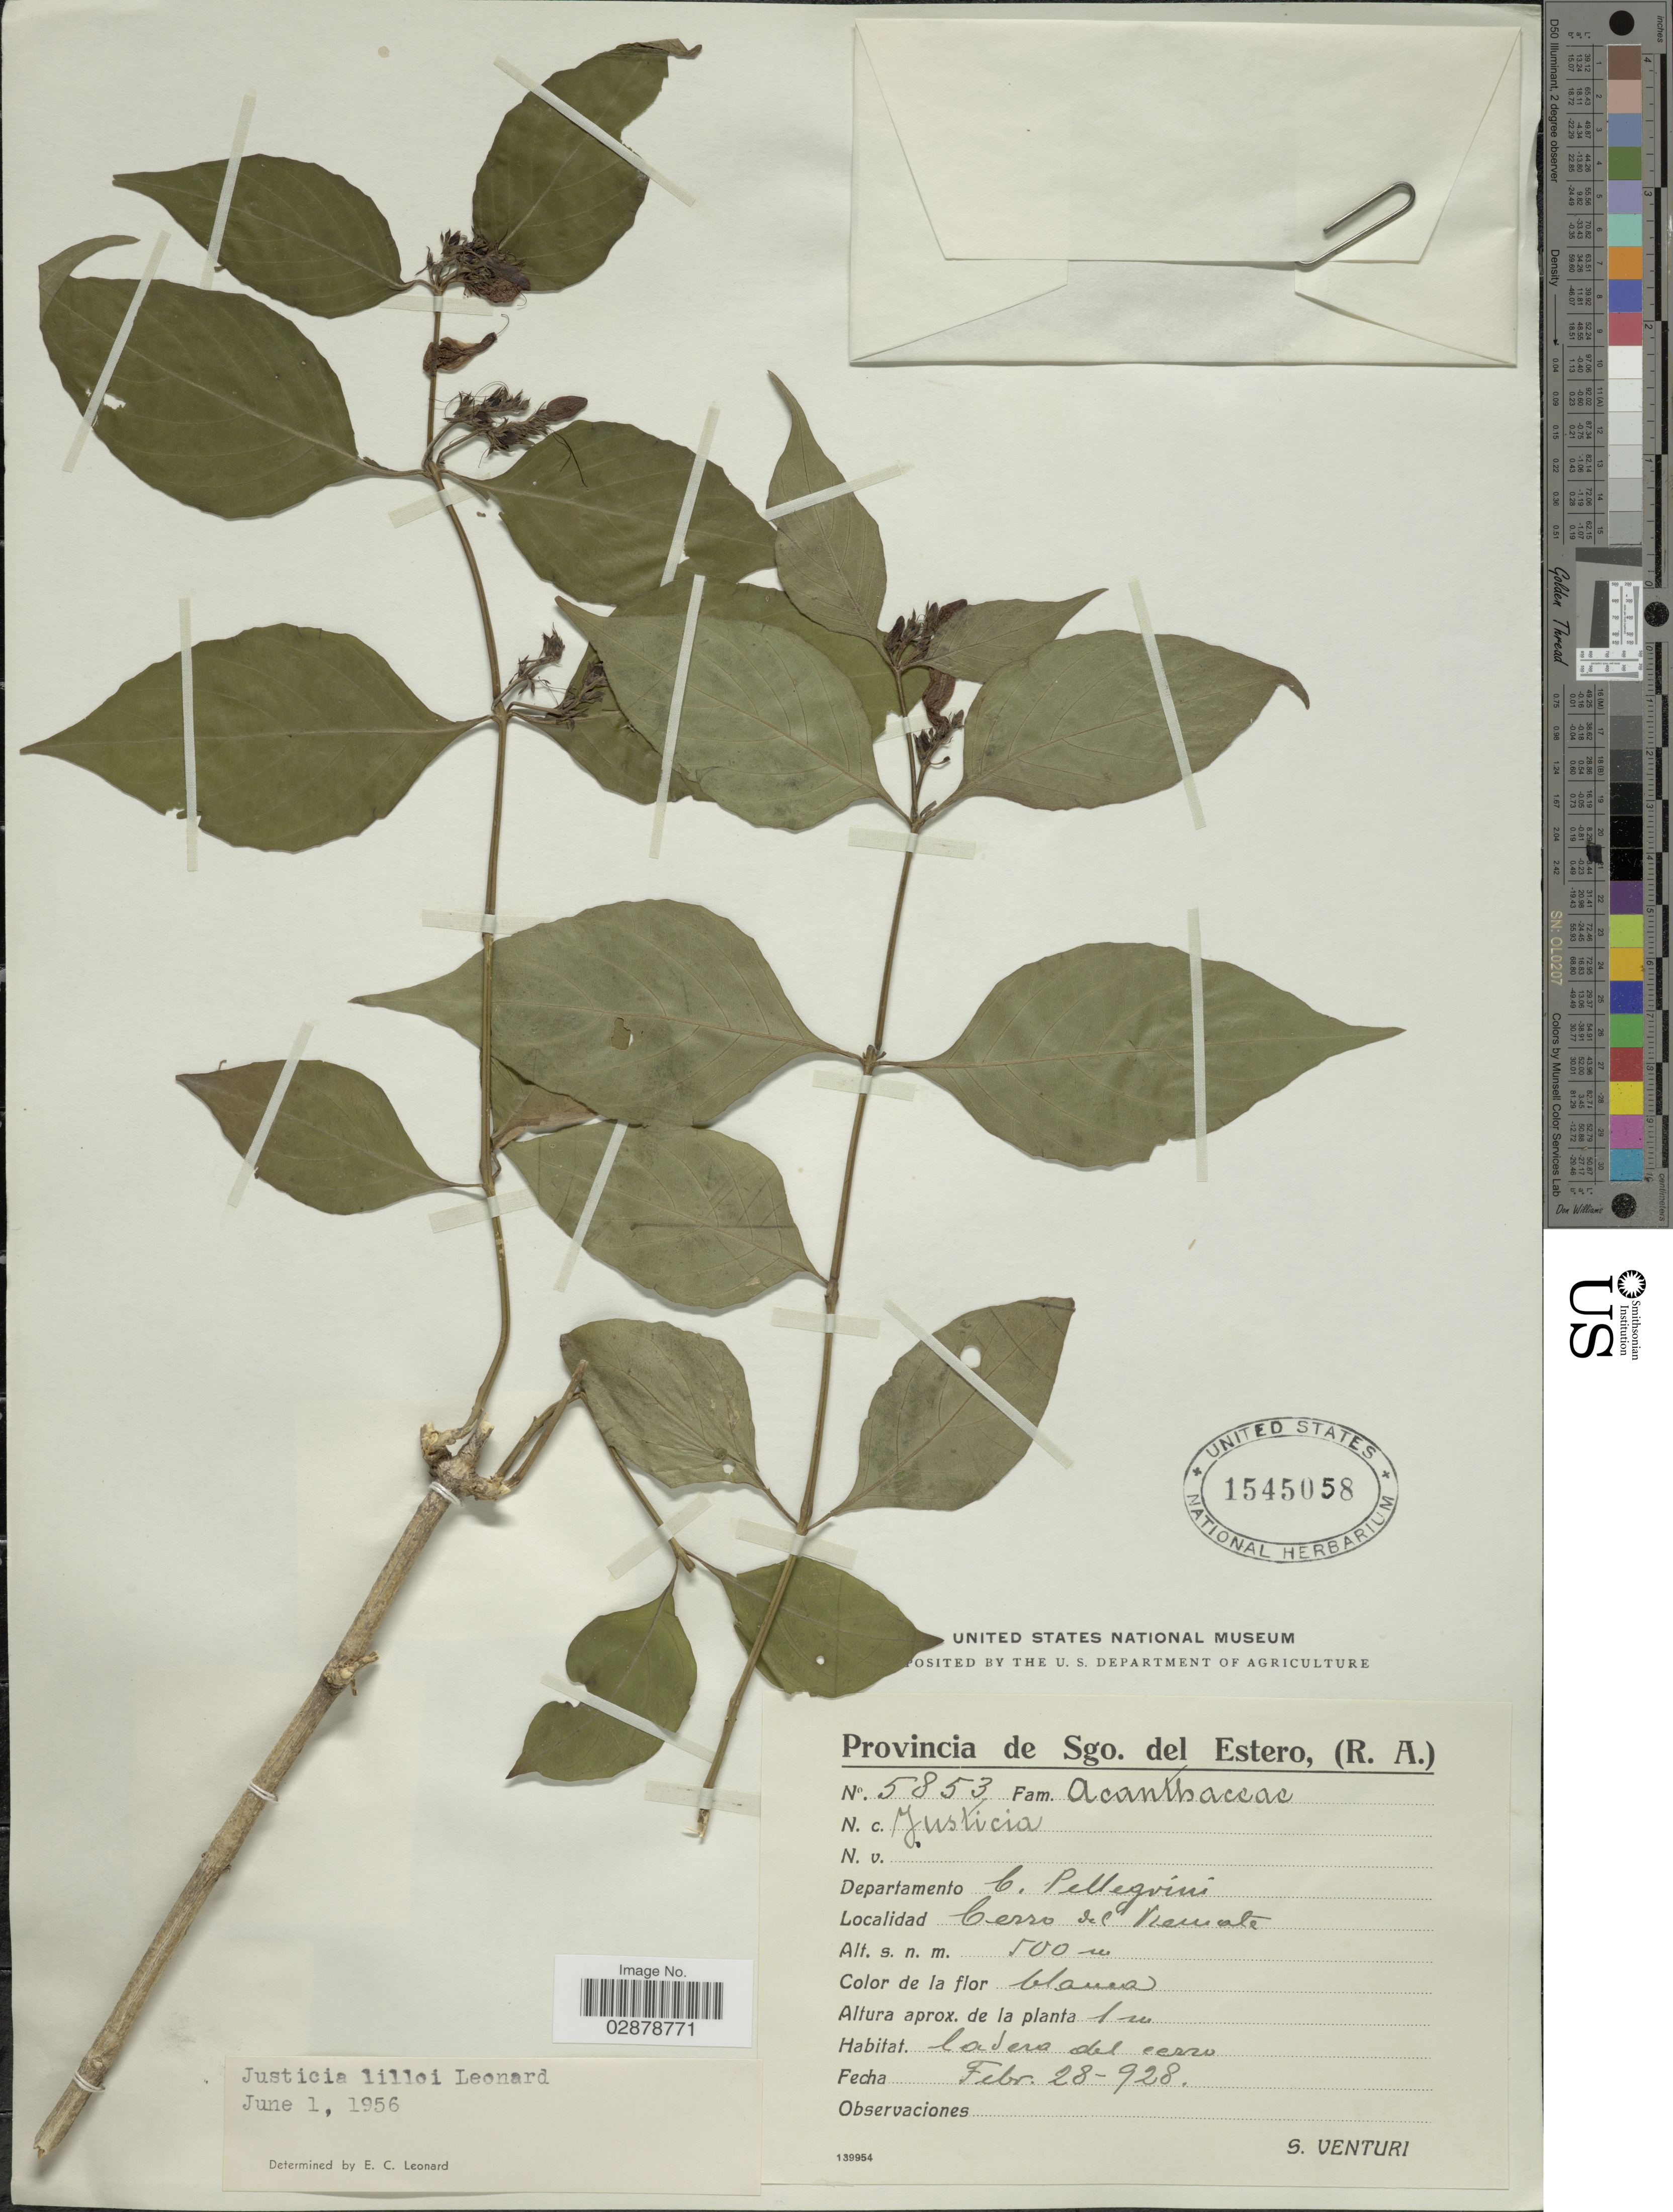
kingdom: Plantae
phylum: Tracheophyta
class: Magnoliopsida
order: Lamiales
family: Acanthaceae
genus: Justicia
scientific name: Justicia corumbensis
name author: (Lindau) Wassh. & C. Ezcurra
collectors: S. Venturi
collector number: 5853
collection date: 1928-02-28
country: Argentina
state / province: Santiago del Estero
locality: Departamento C. Pellegrini. Cerro del Remate.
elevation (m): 500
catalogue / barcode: US 1545058